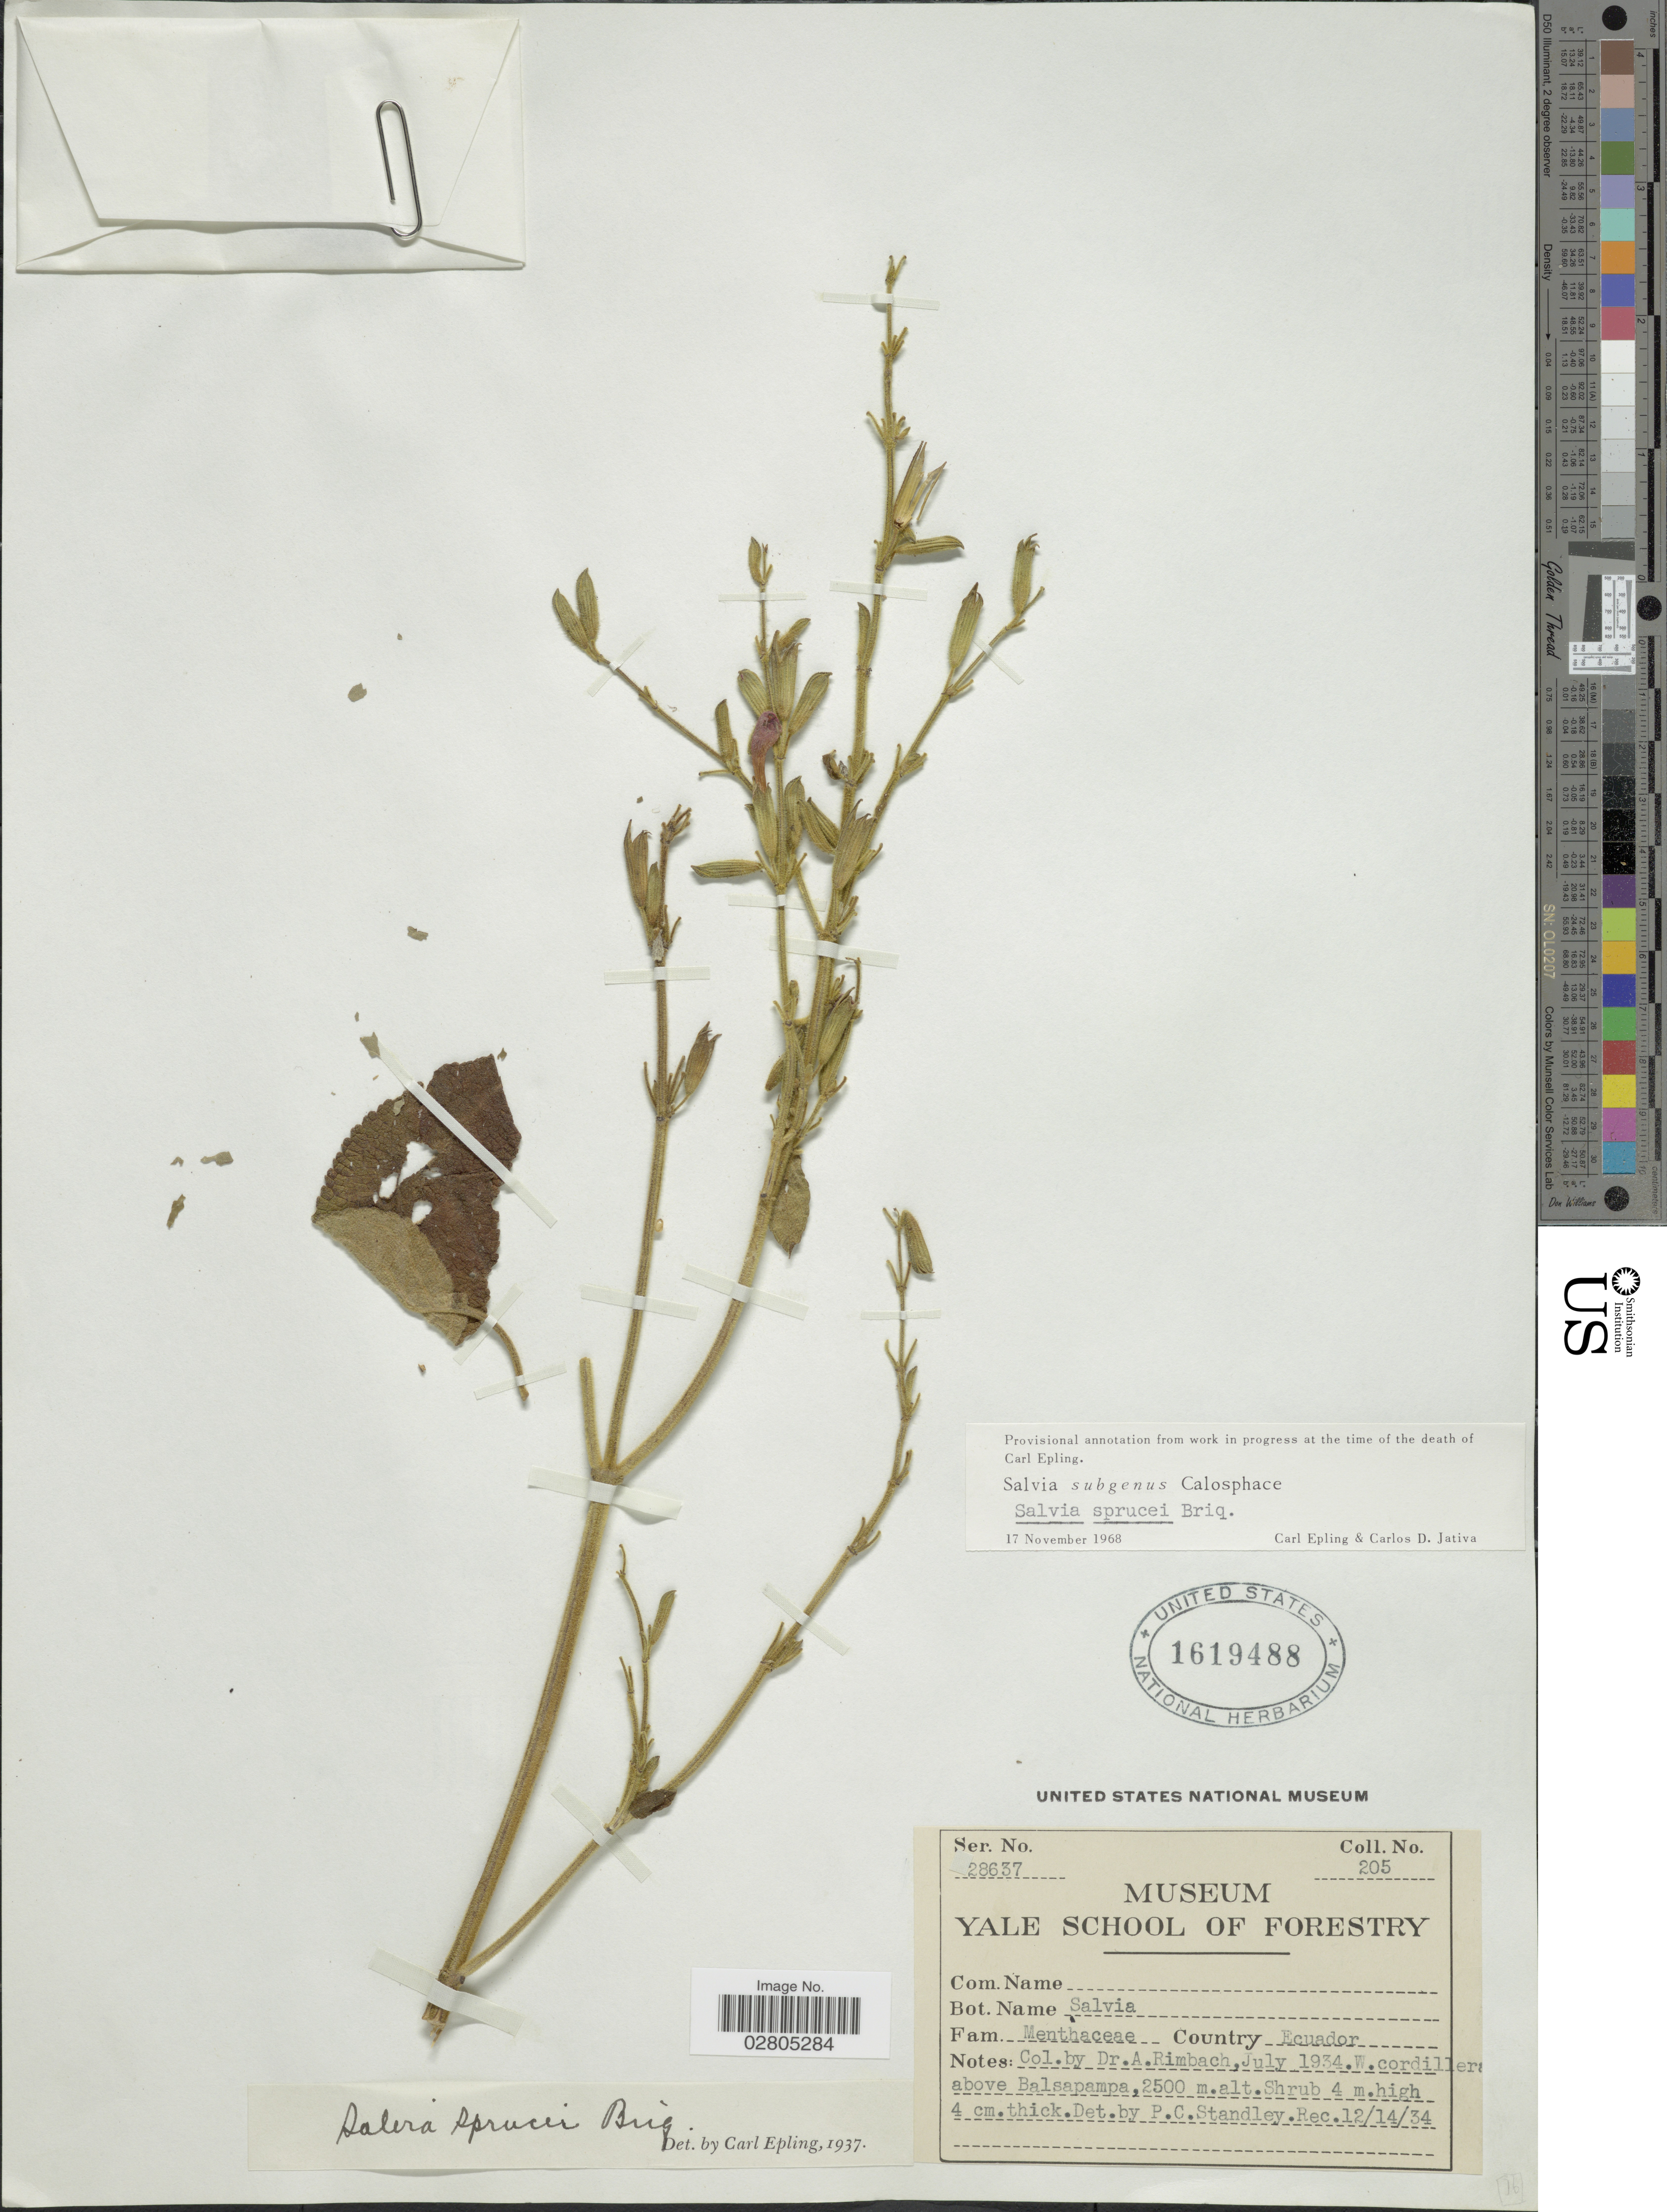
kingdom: Plantae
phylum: Tracheophyta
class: Magnoliopsida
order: Lamiales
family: Lamiaceae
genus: Salvia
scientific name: Salvia sprucei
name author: Briq.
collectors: A. Rimbach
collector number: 205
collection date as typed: Transcribed d/m/y: 14/12/34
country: Ecuador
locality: W. cordillera above Balsapampa.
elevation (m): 2500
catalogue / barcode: US 1619488